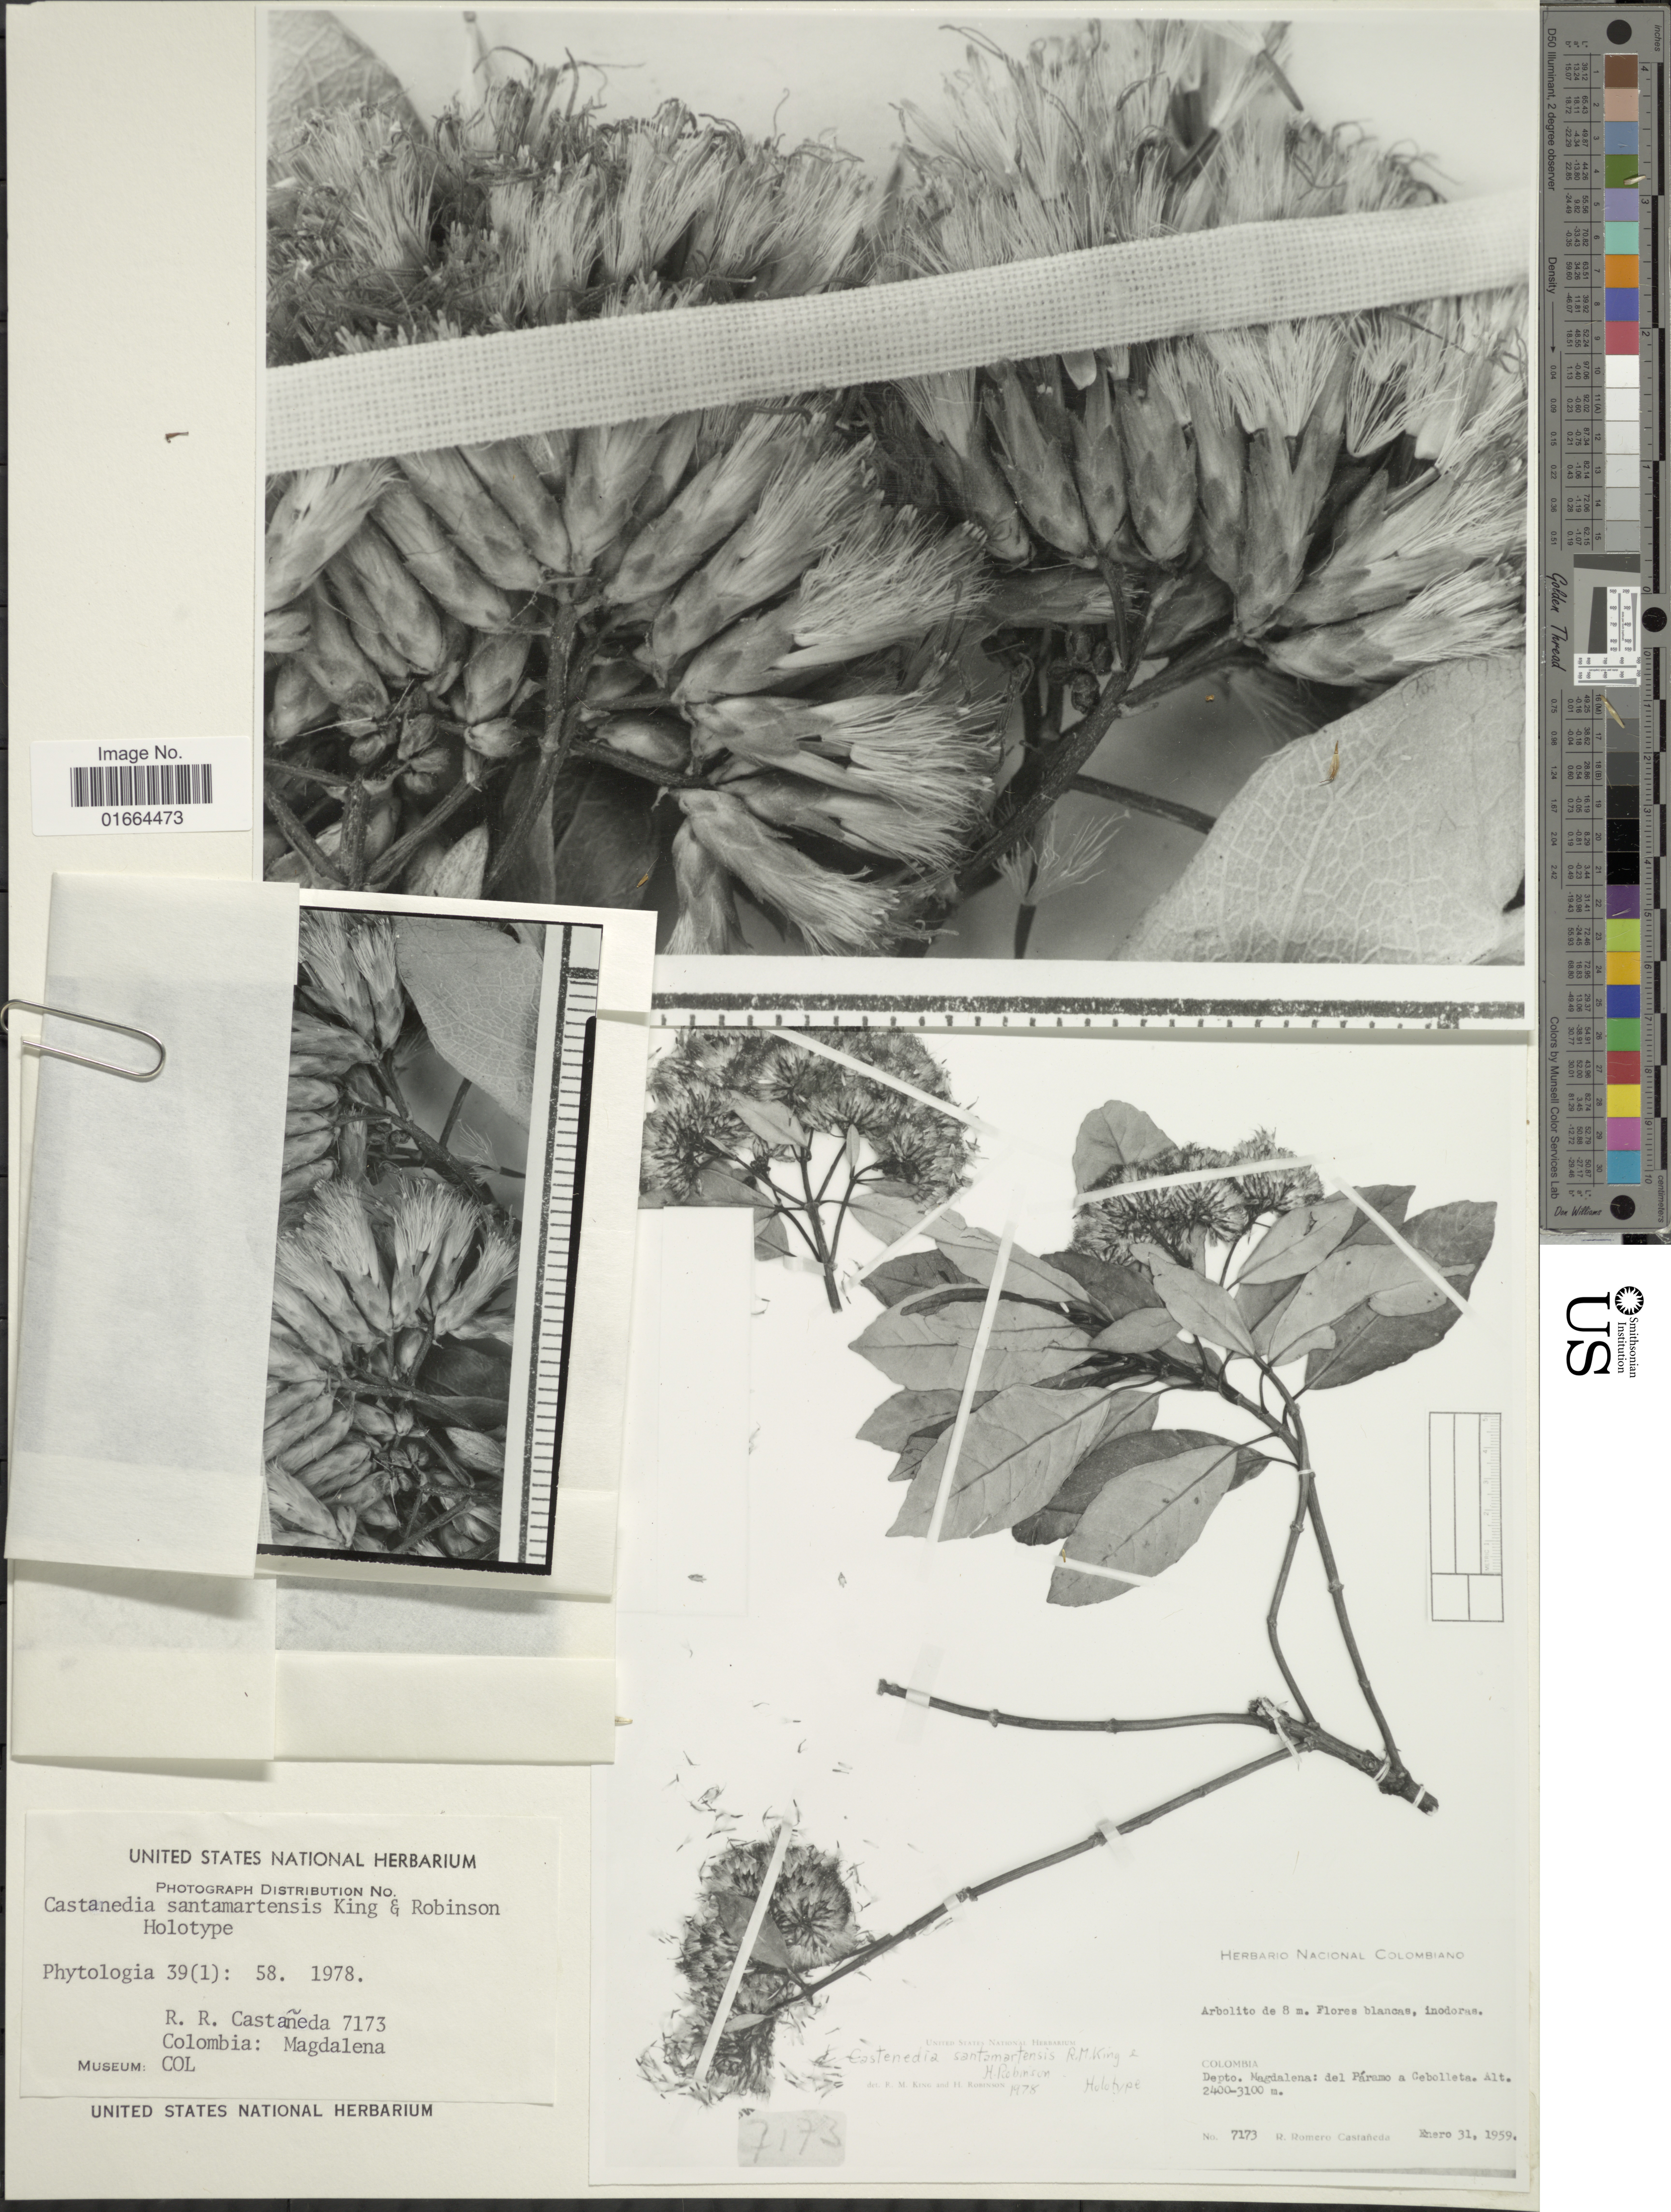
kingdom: Plantae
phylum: Tracheophyta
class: Magnoliopsida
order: Asterales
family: Asteraceae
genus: Castenedia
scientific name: Castenedia santamartensis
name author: R.M. King & H. Rob.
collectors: R. Romero Castañeda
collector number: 7173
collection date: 1959-01-31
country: Colombia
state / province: Magdalena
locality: Depto. Magdalena: del Paramo a Gebolleta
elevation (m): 2400